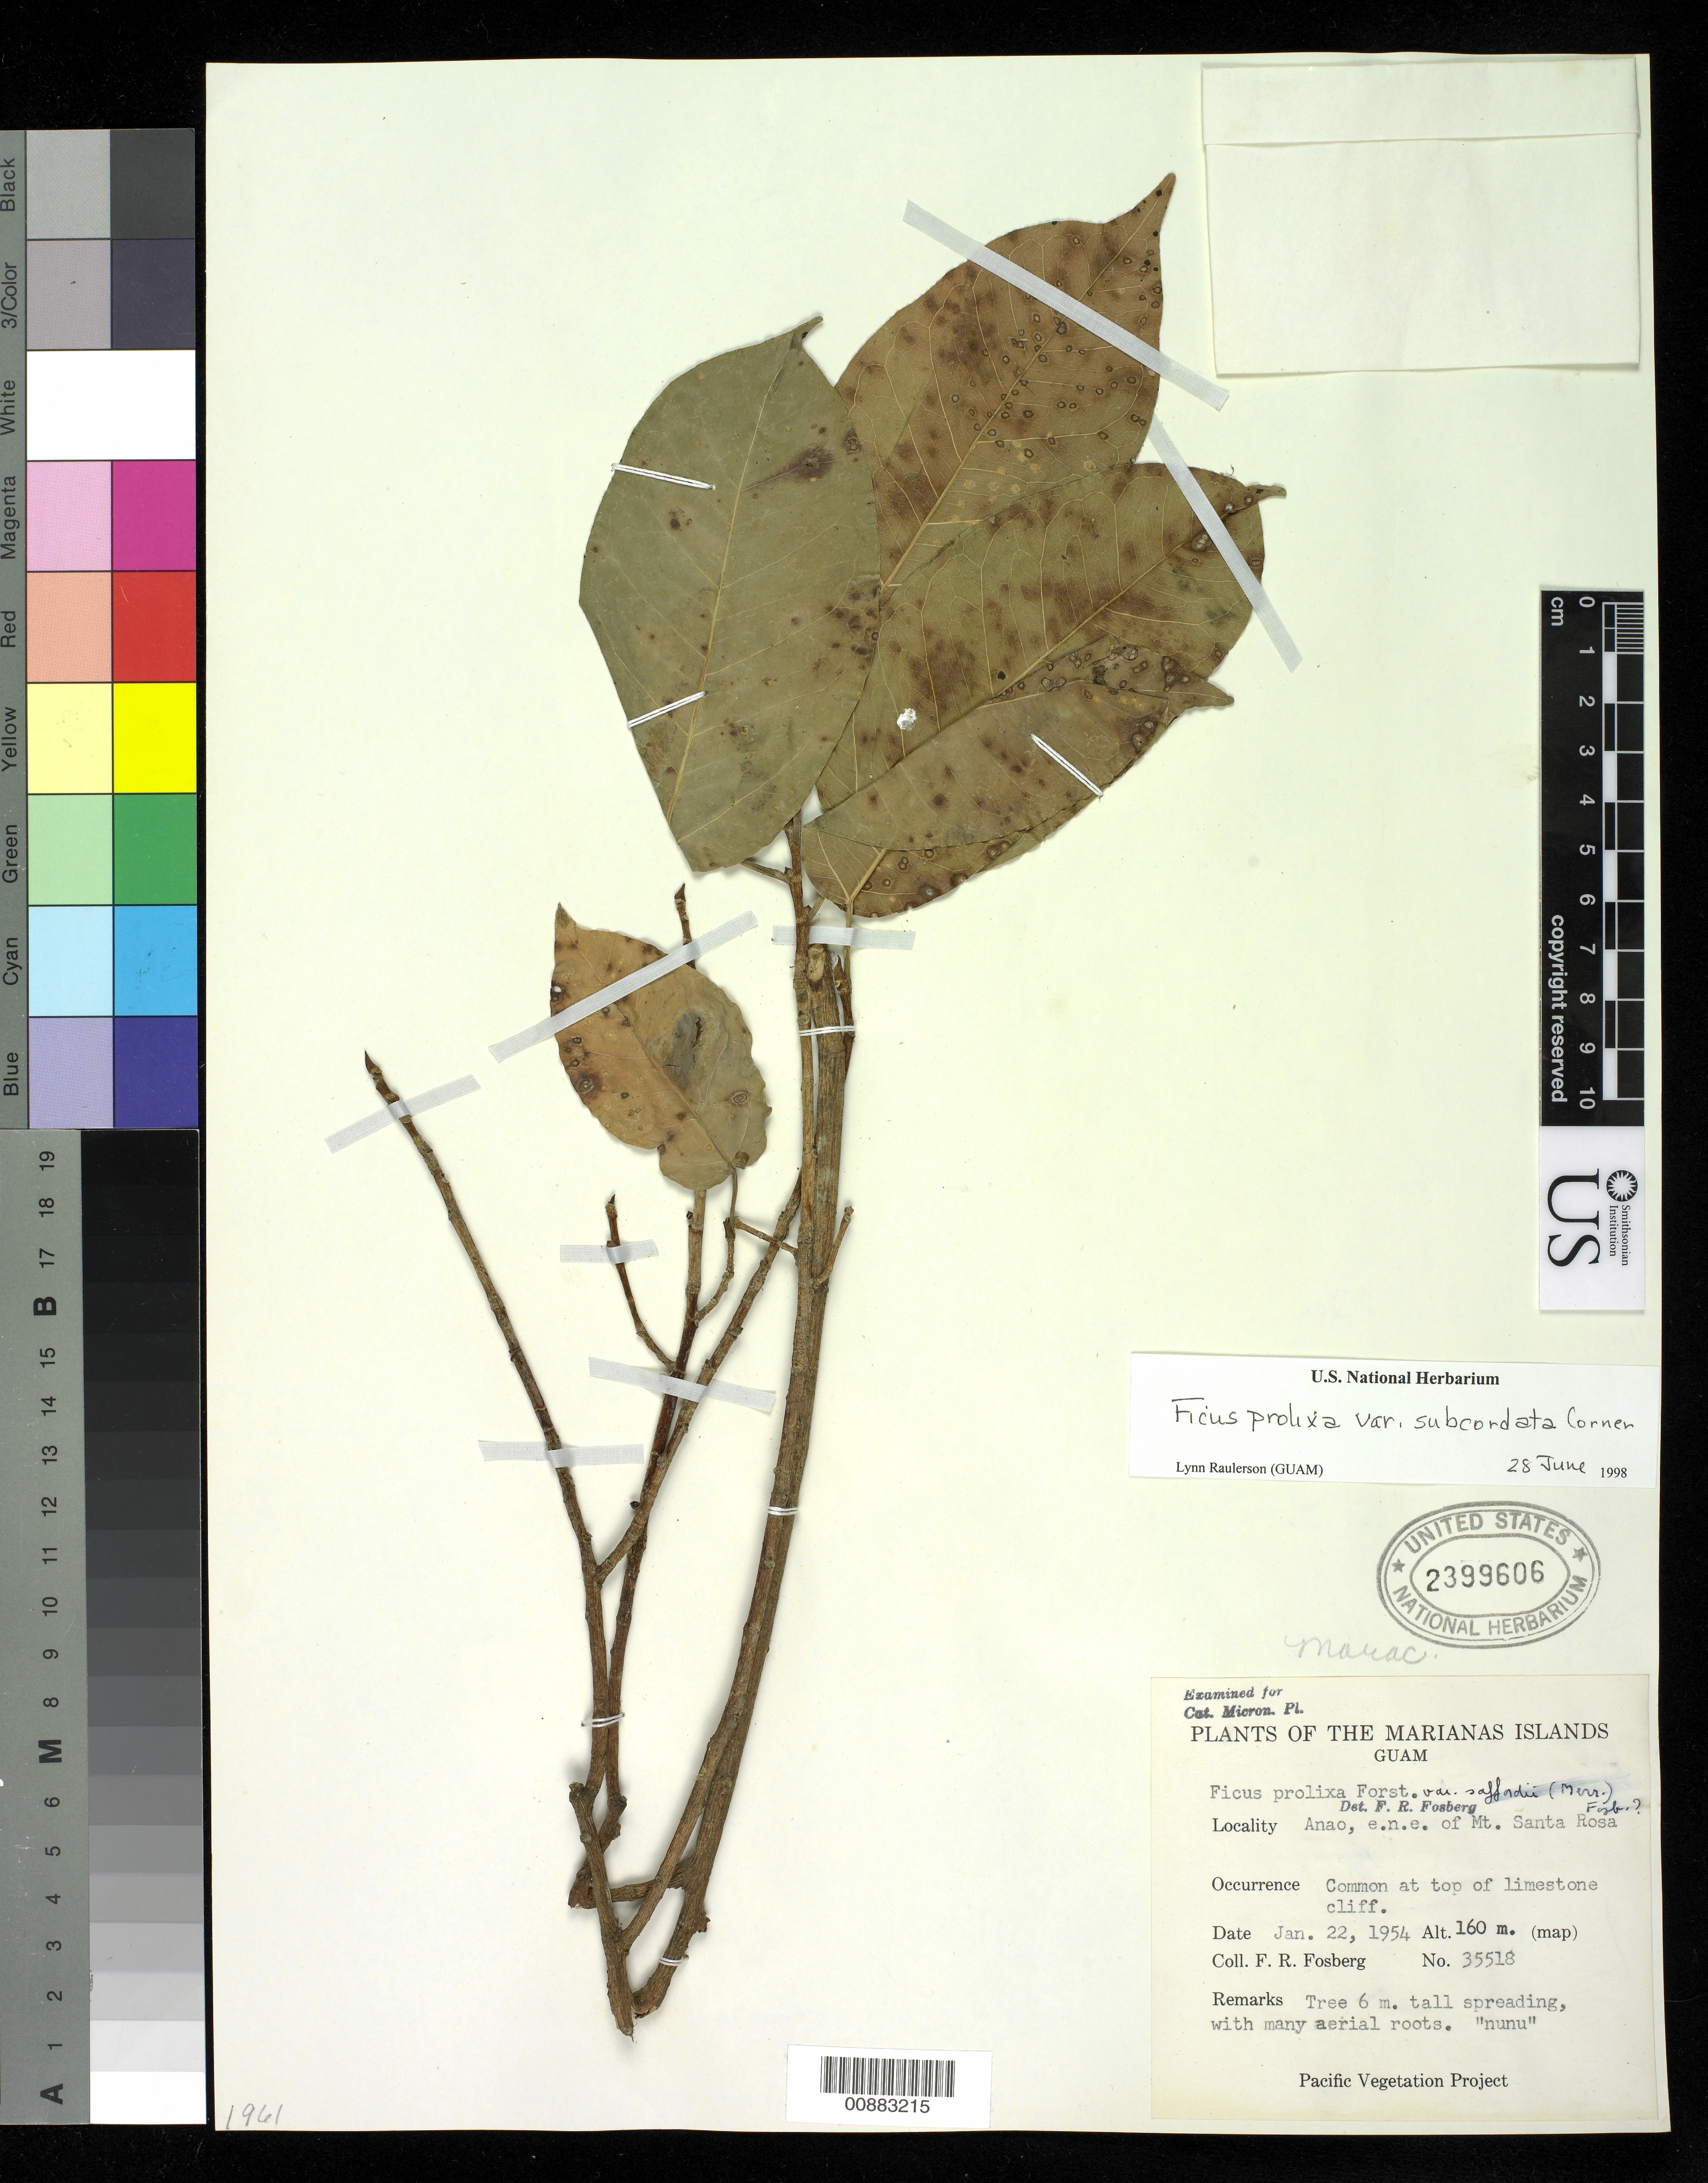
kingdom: Plantae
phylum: Tracheophyta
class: Magnoliopsida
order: Rosales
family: Moraceae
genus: Ficus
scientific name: Ficus prolixa var. subcordata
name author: Corner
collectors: F. R. Fosberg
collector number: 35518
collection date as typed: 22 Jan 1954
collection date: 1954-01-22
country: Guam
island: Guam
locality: Anao, ENE of Mr. Santa Rosa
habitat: Common at top of limestone cliff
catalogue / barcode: US 2399606